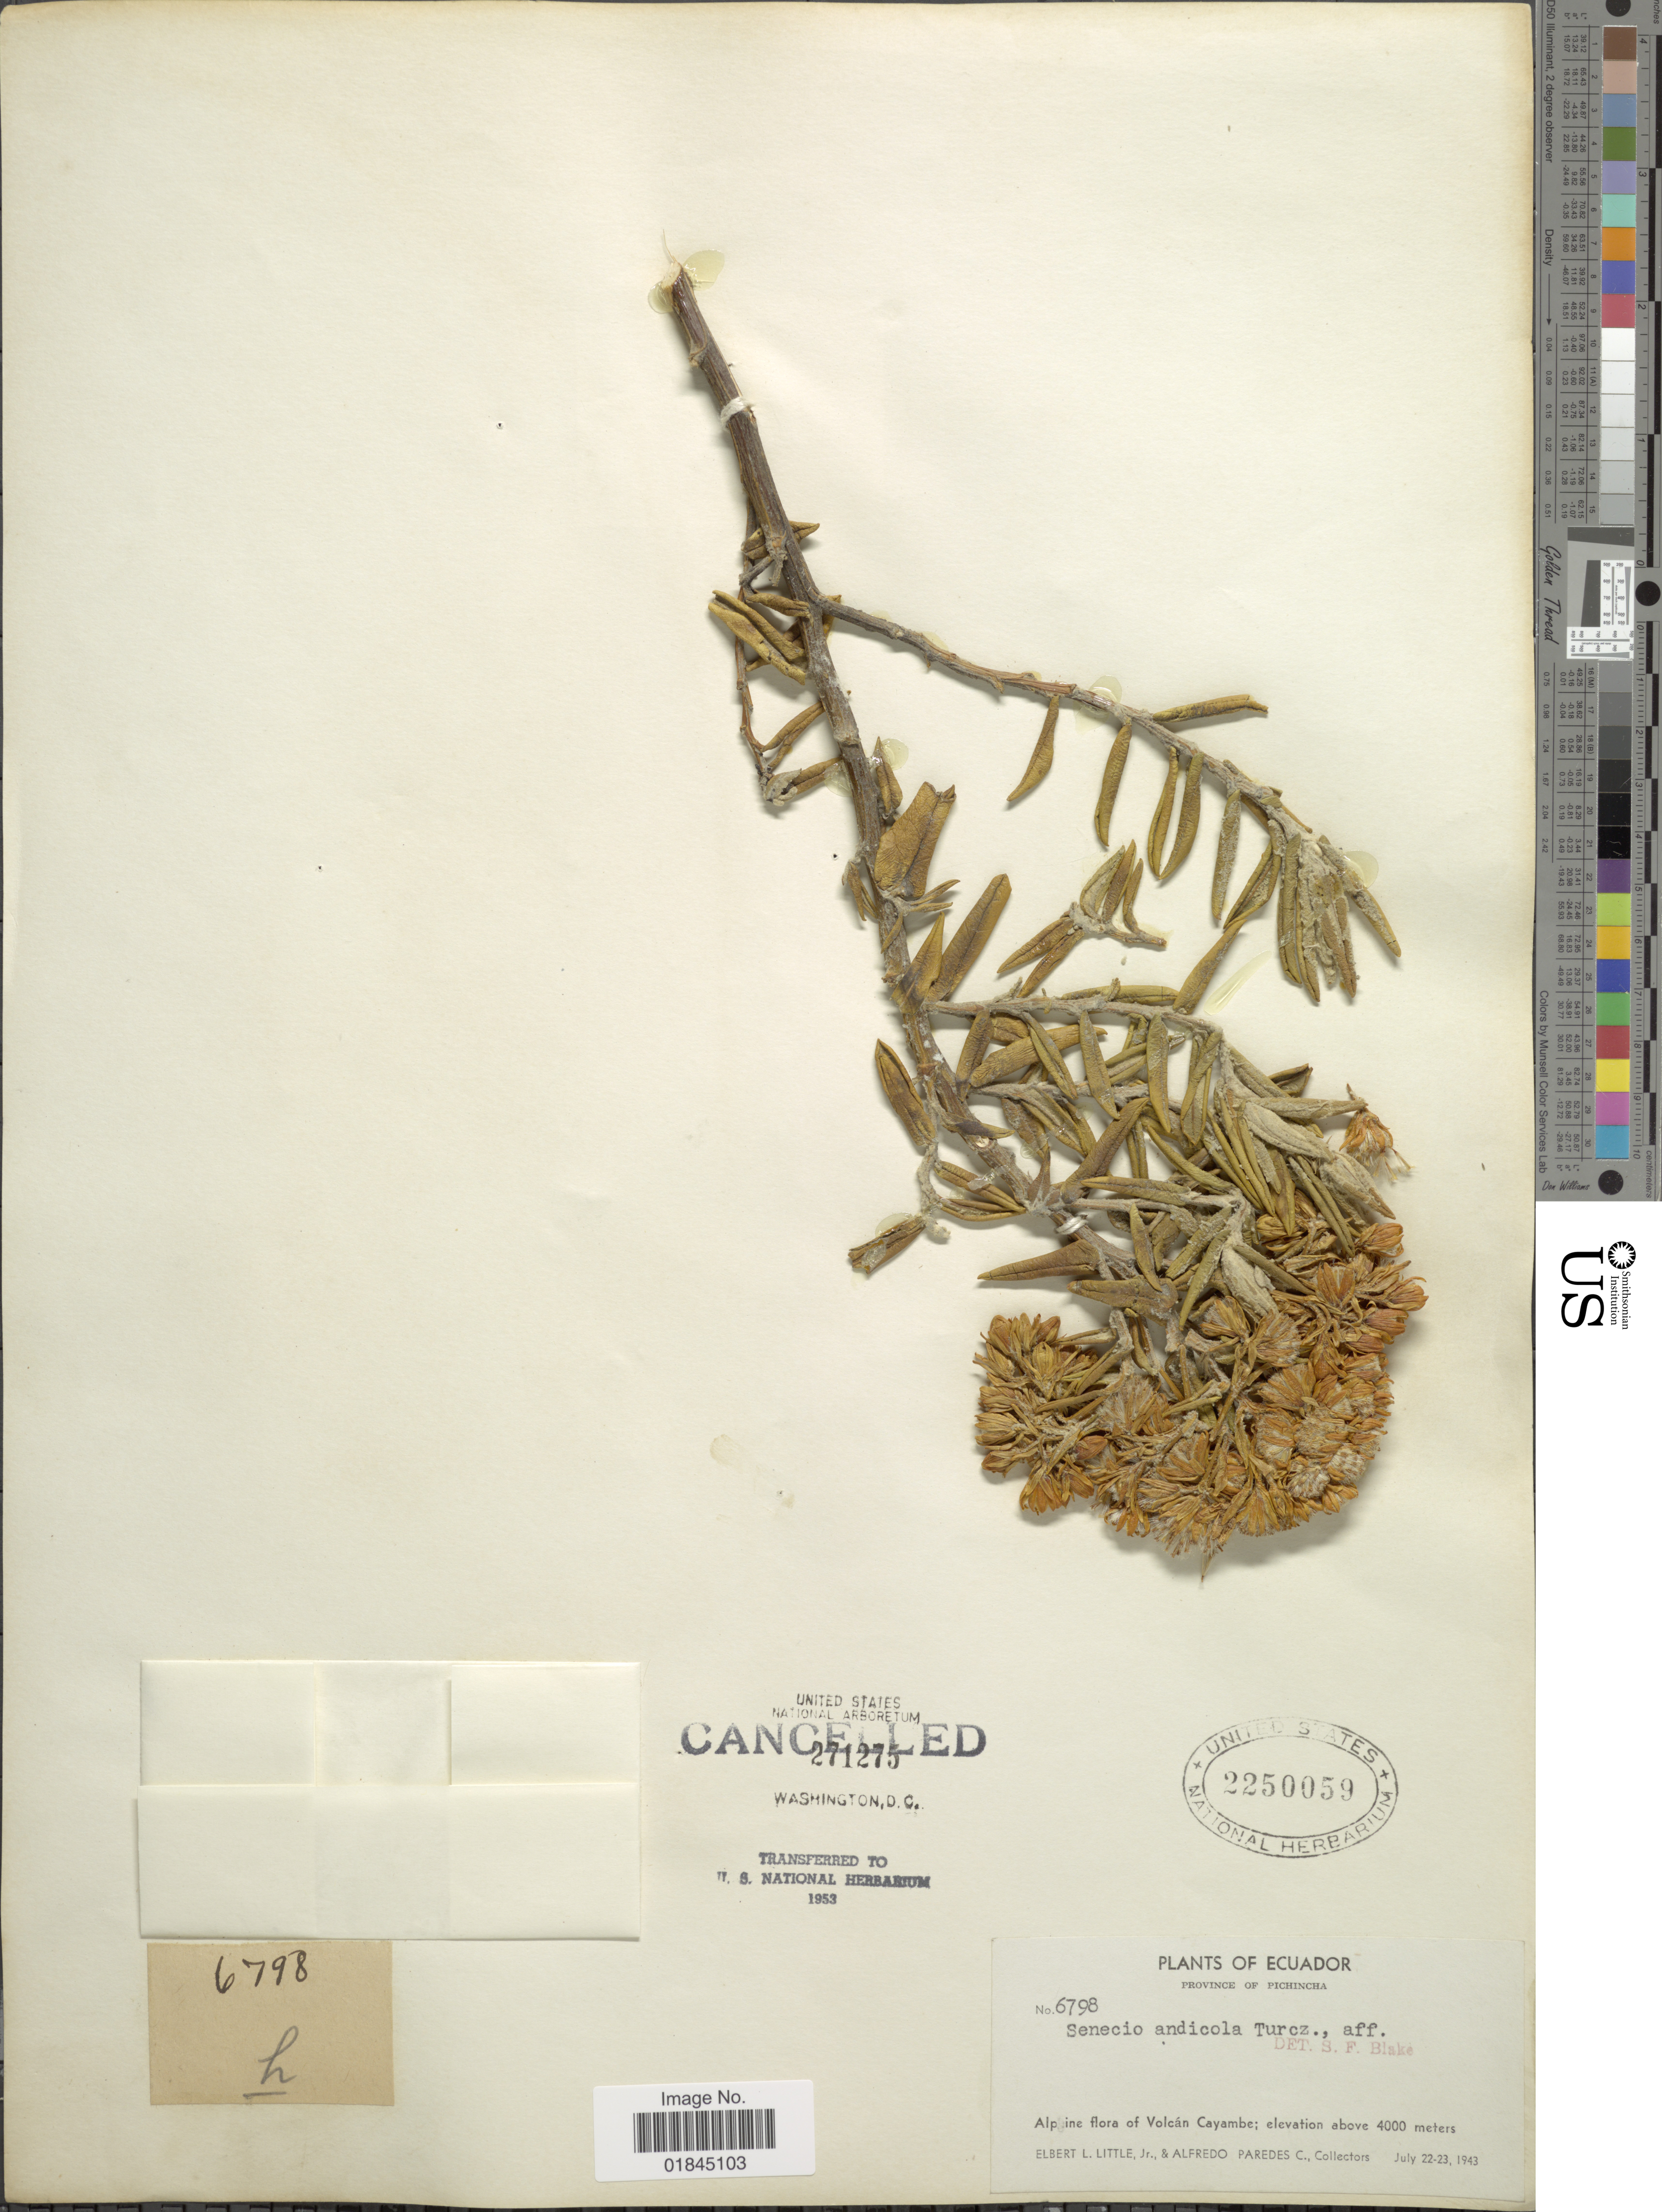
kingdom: Plantae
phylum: Tracheophyta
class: Magnoliopsida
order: Asterales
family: Asteraceae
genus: Pentacalia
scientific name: Pentacalia andicola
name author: (Turcz.) Cuatrec.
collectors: E. L. Little & A. Paredes C.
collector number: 6798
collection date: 1943-07-22/1943-07-23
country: Ecuador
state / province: Pichincha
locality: Apline flora of Volcan Cayambe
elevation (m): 4000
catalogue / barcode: US 2250059